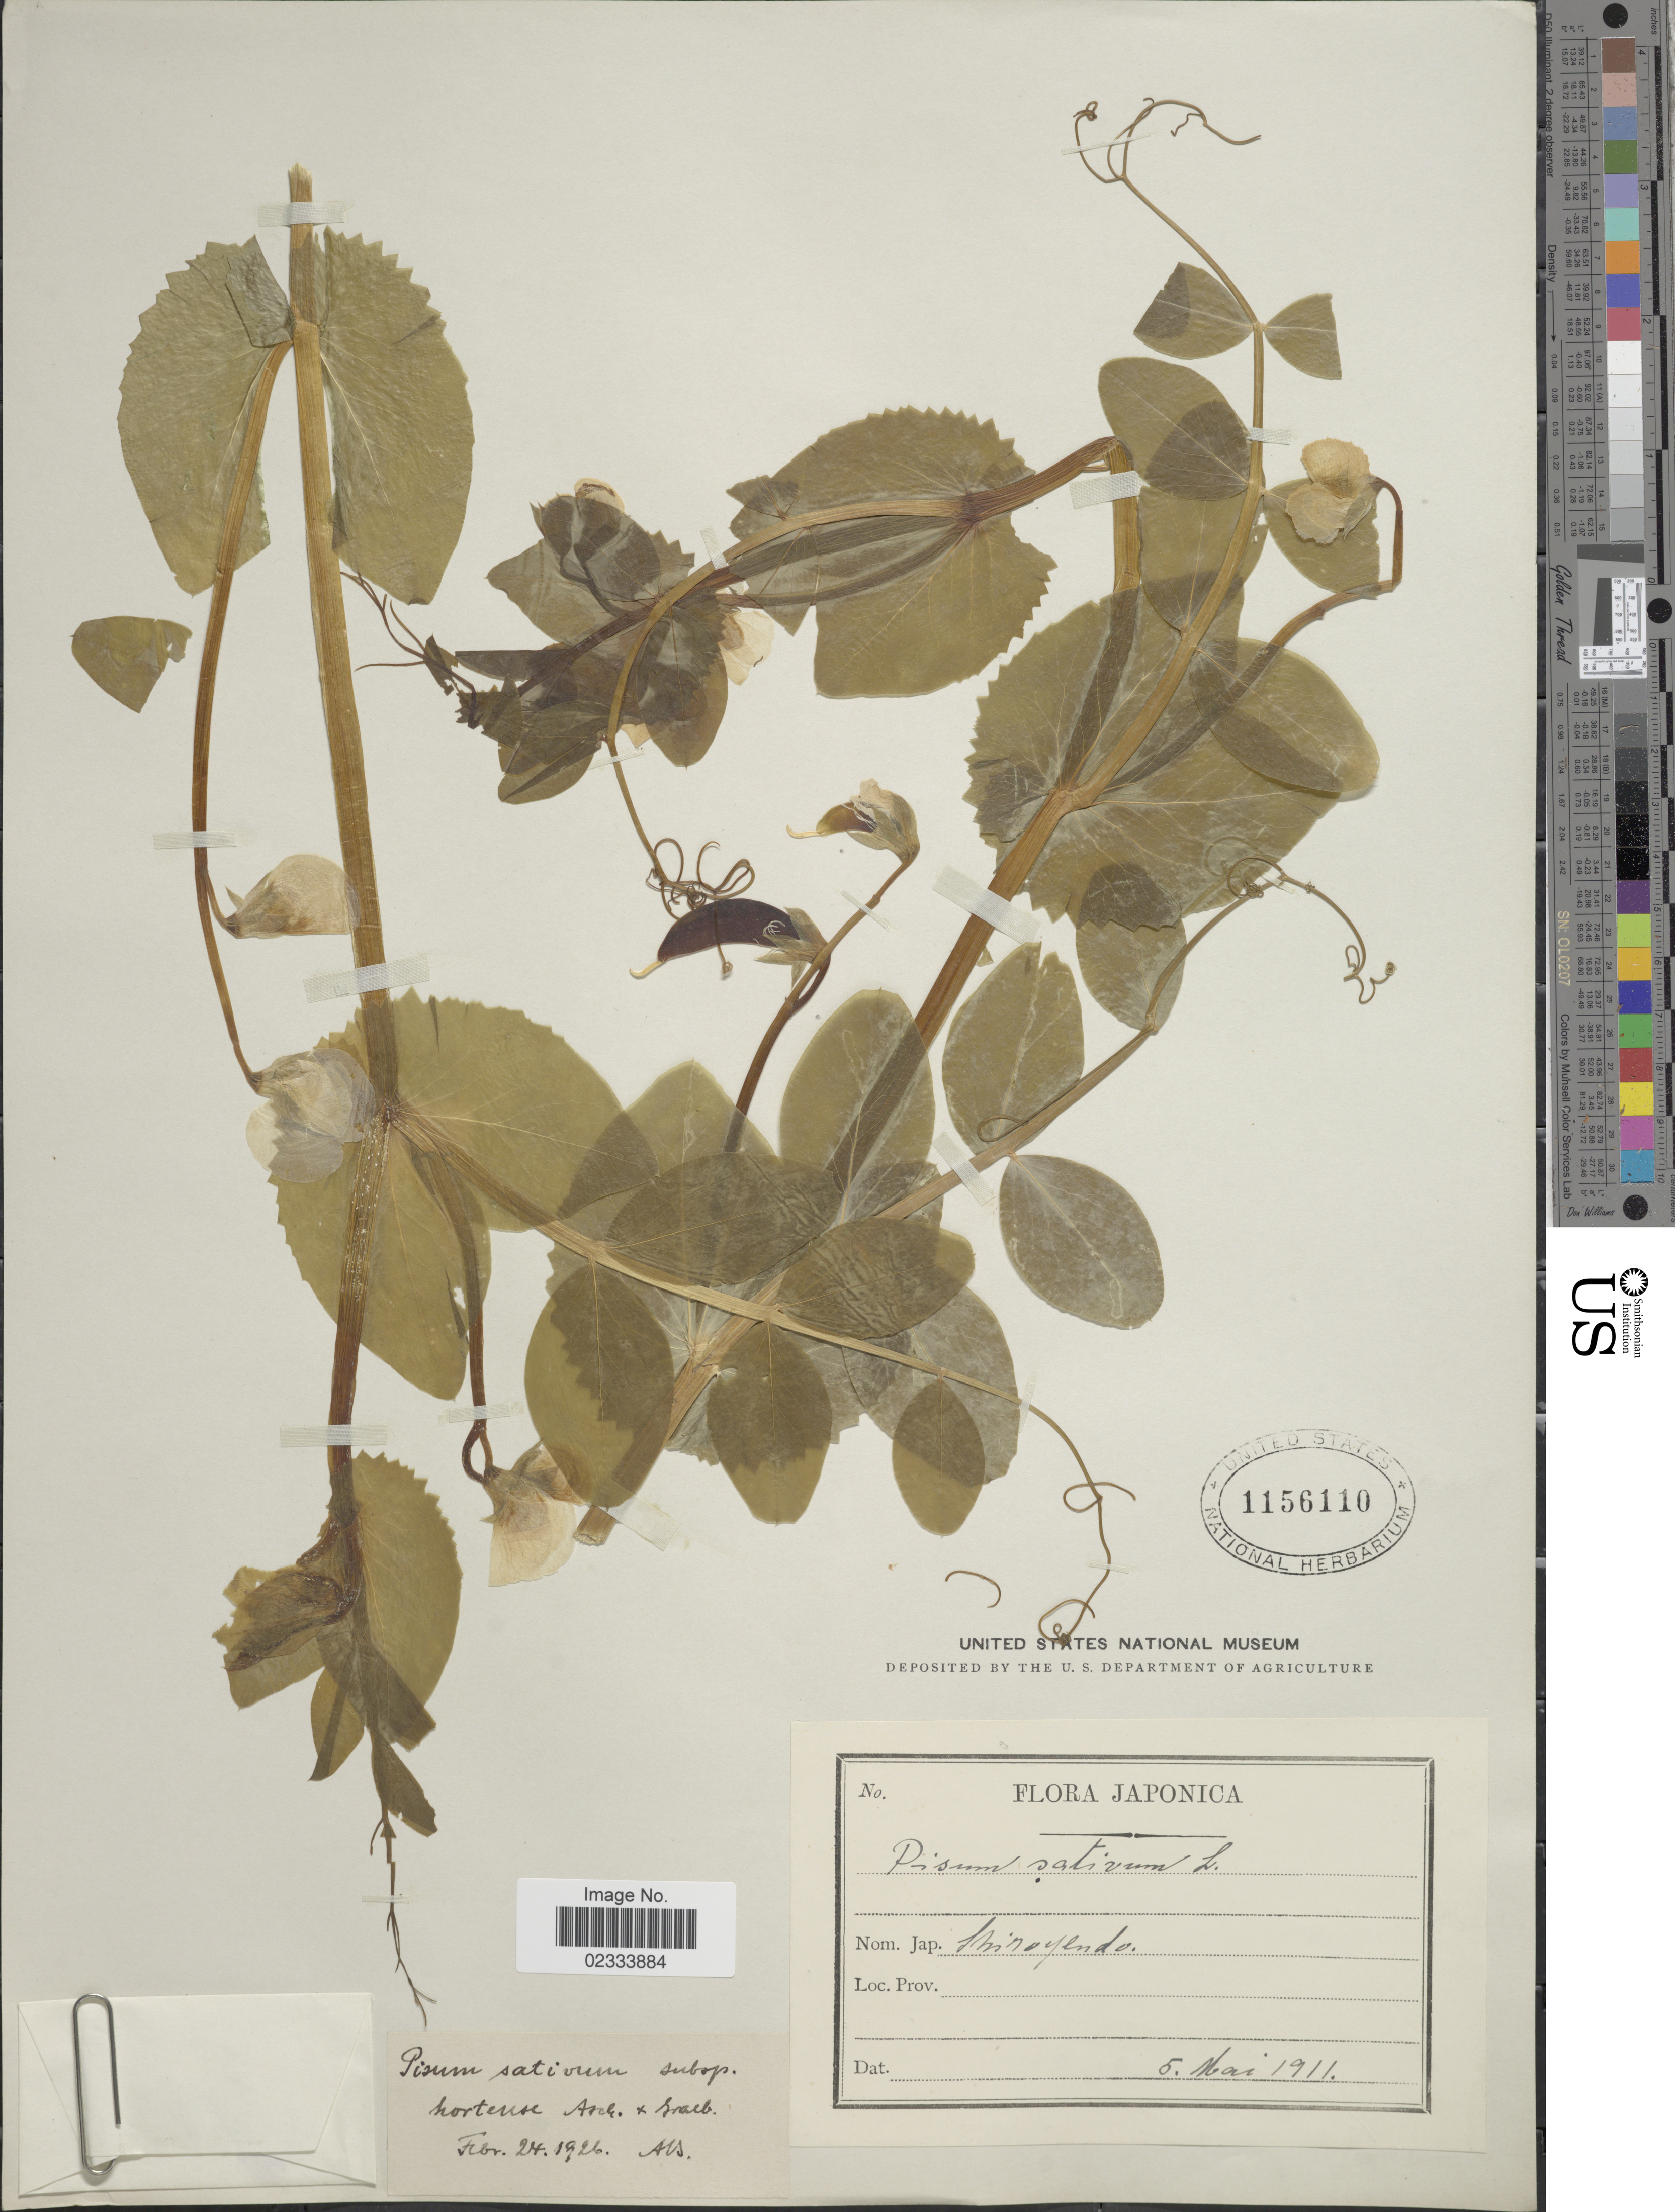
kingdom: Plantae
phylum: Tracheophyta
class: Magnoliopsida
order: Fabales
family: Fabaceae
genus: Pisum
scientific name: Pisum sativum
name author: L.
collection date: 1911-05-05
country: Japan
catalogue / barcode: US 1156110